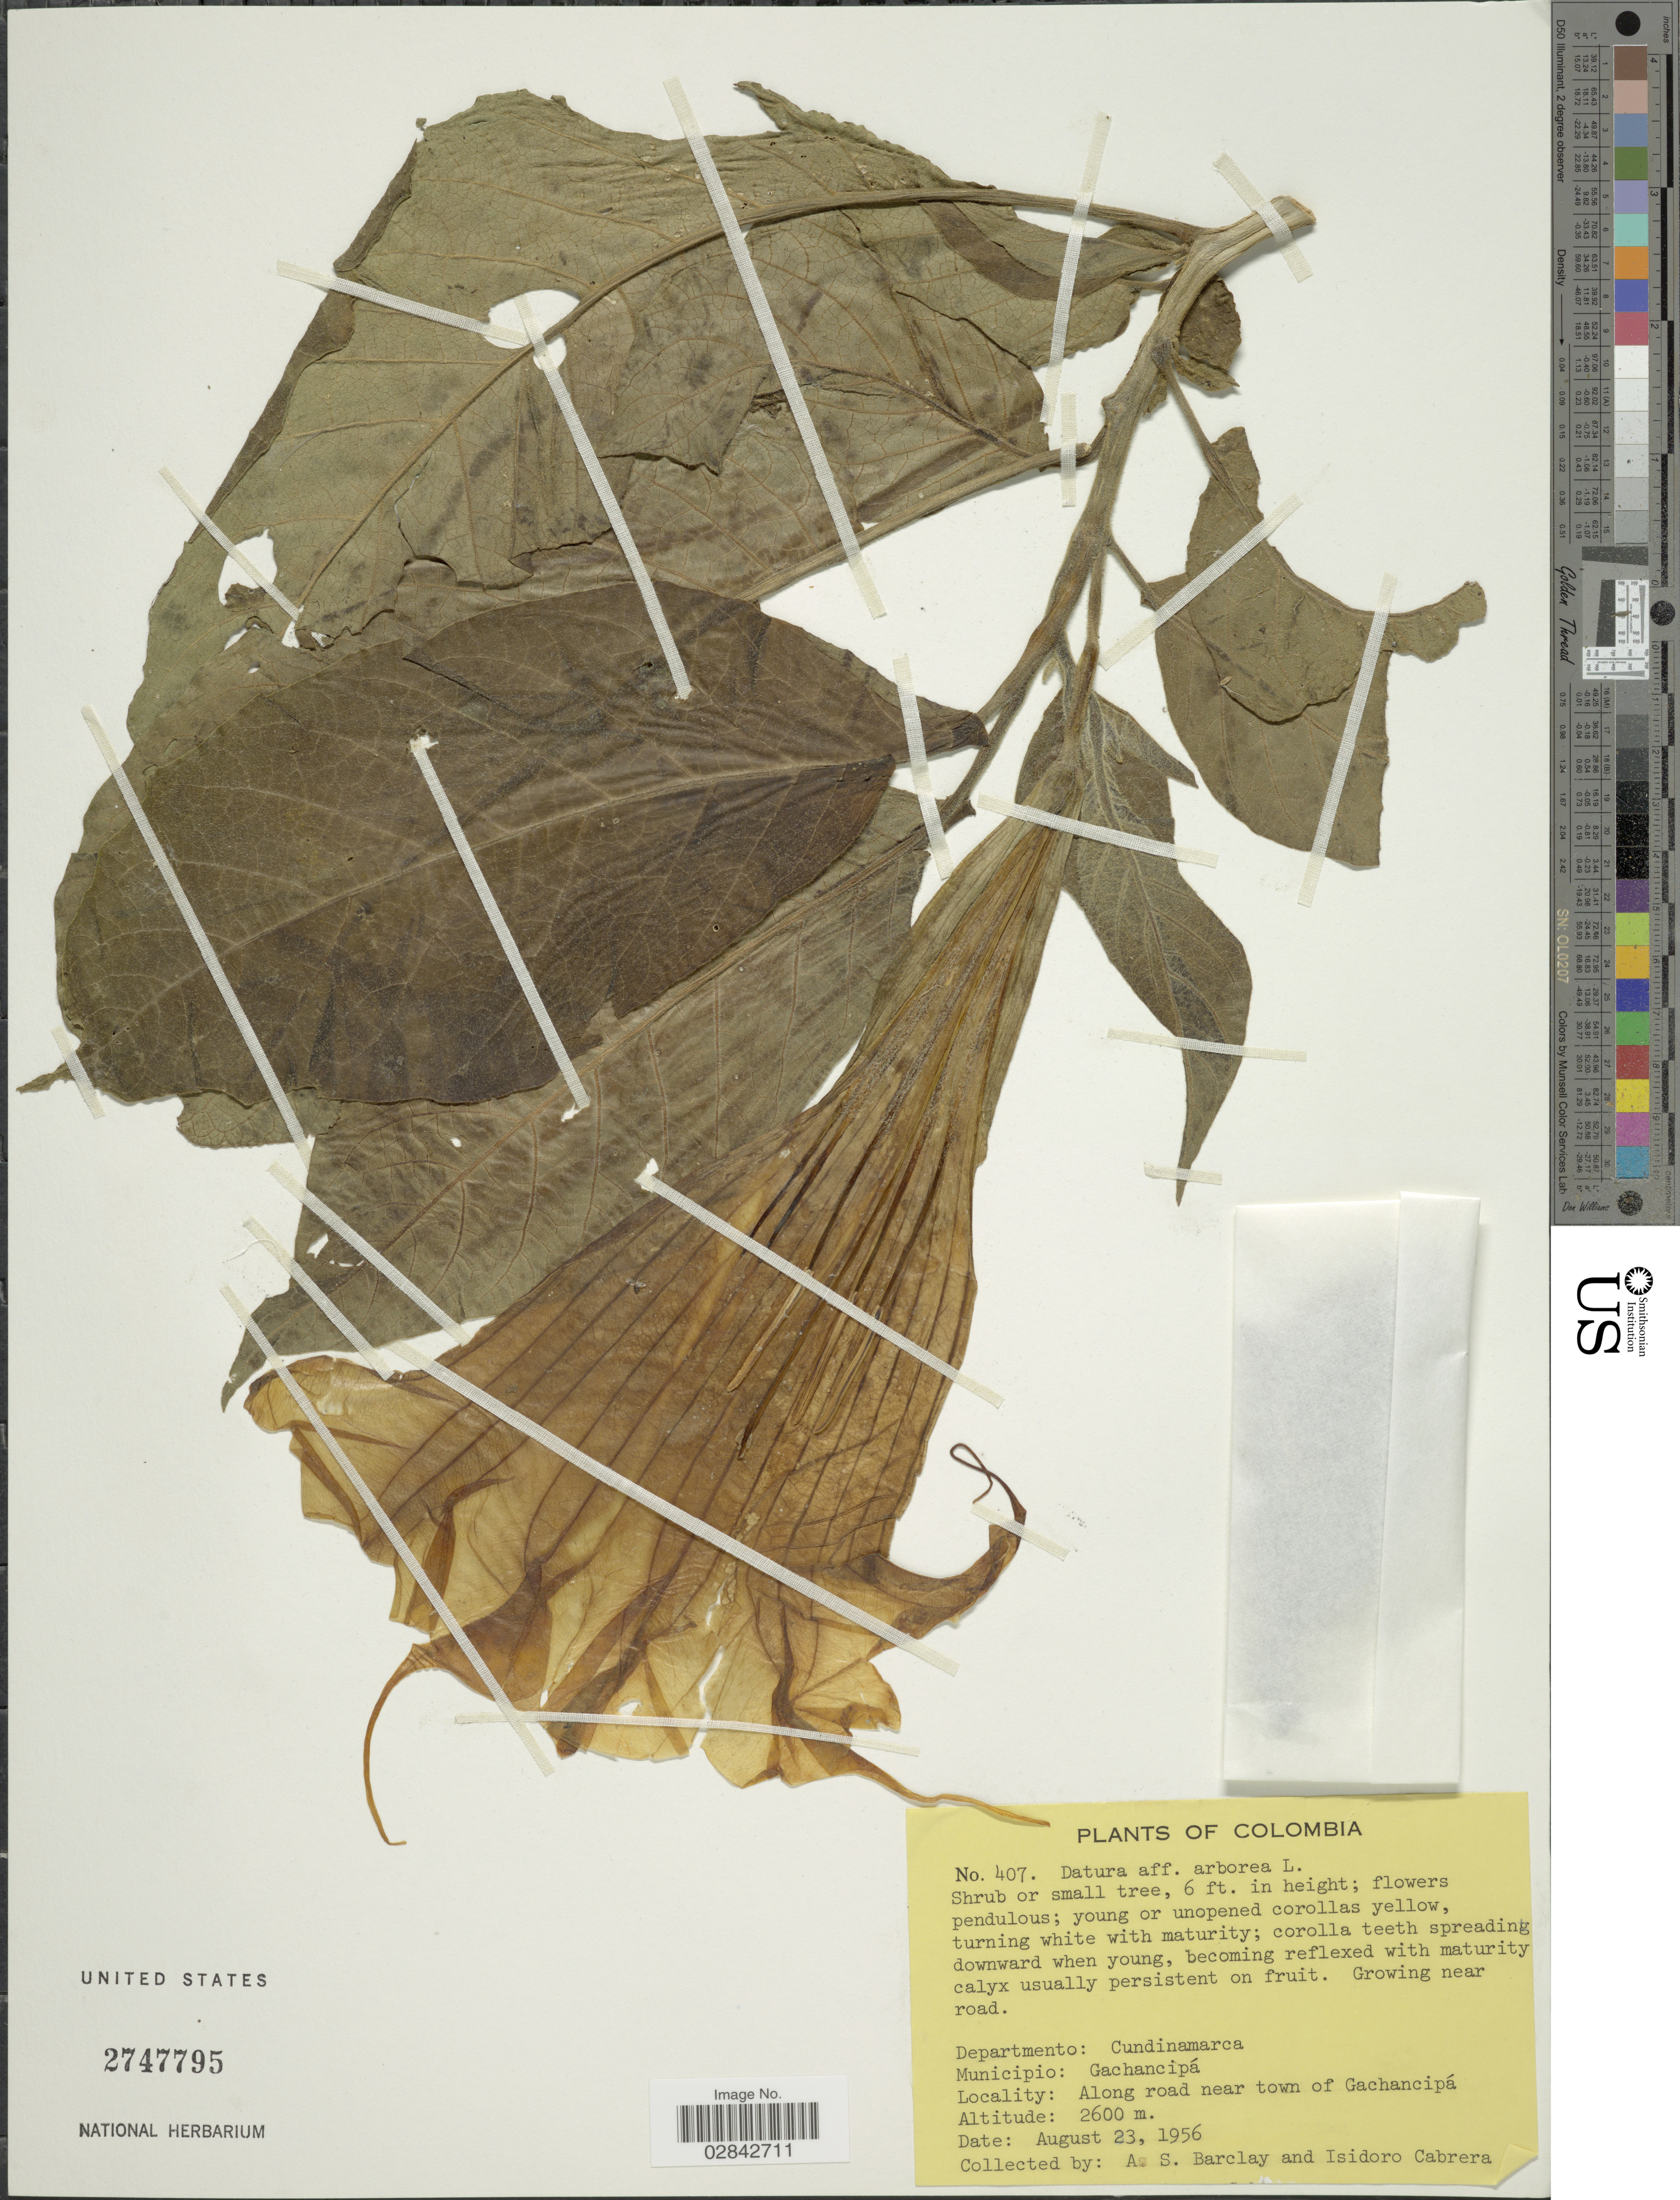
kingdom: Plantae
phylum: Tracheophyta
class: Magnoliopsida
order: Solanales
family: Solanaceae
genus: Brugmansia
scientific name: Brugmansia arborea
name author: (L.) Lagerh.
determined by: (US) Smithsonian Institution - National Museum of Natural History - Department of Botany (UNITED STATES)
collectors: A. S. Barclay & I. Cabrera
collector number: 407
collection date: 1956-08-23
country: Colombia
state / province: Cundinamarca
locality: Departmento: Cundinamarca. Municipio: Gachancipá. Along road near town of of Gachancipá.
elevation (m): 2600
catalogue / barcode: US 2747795